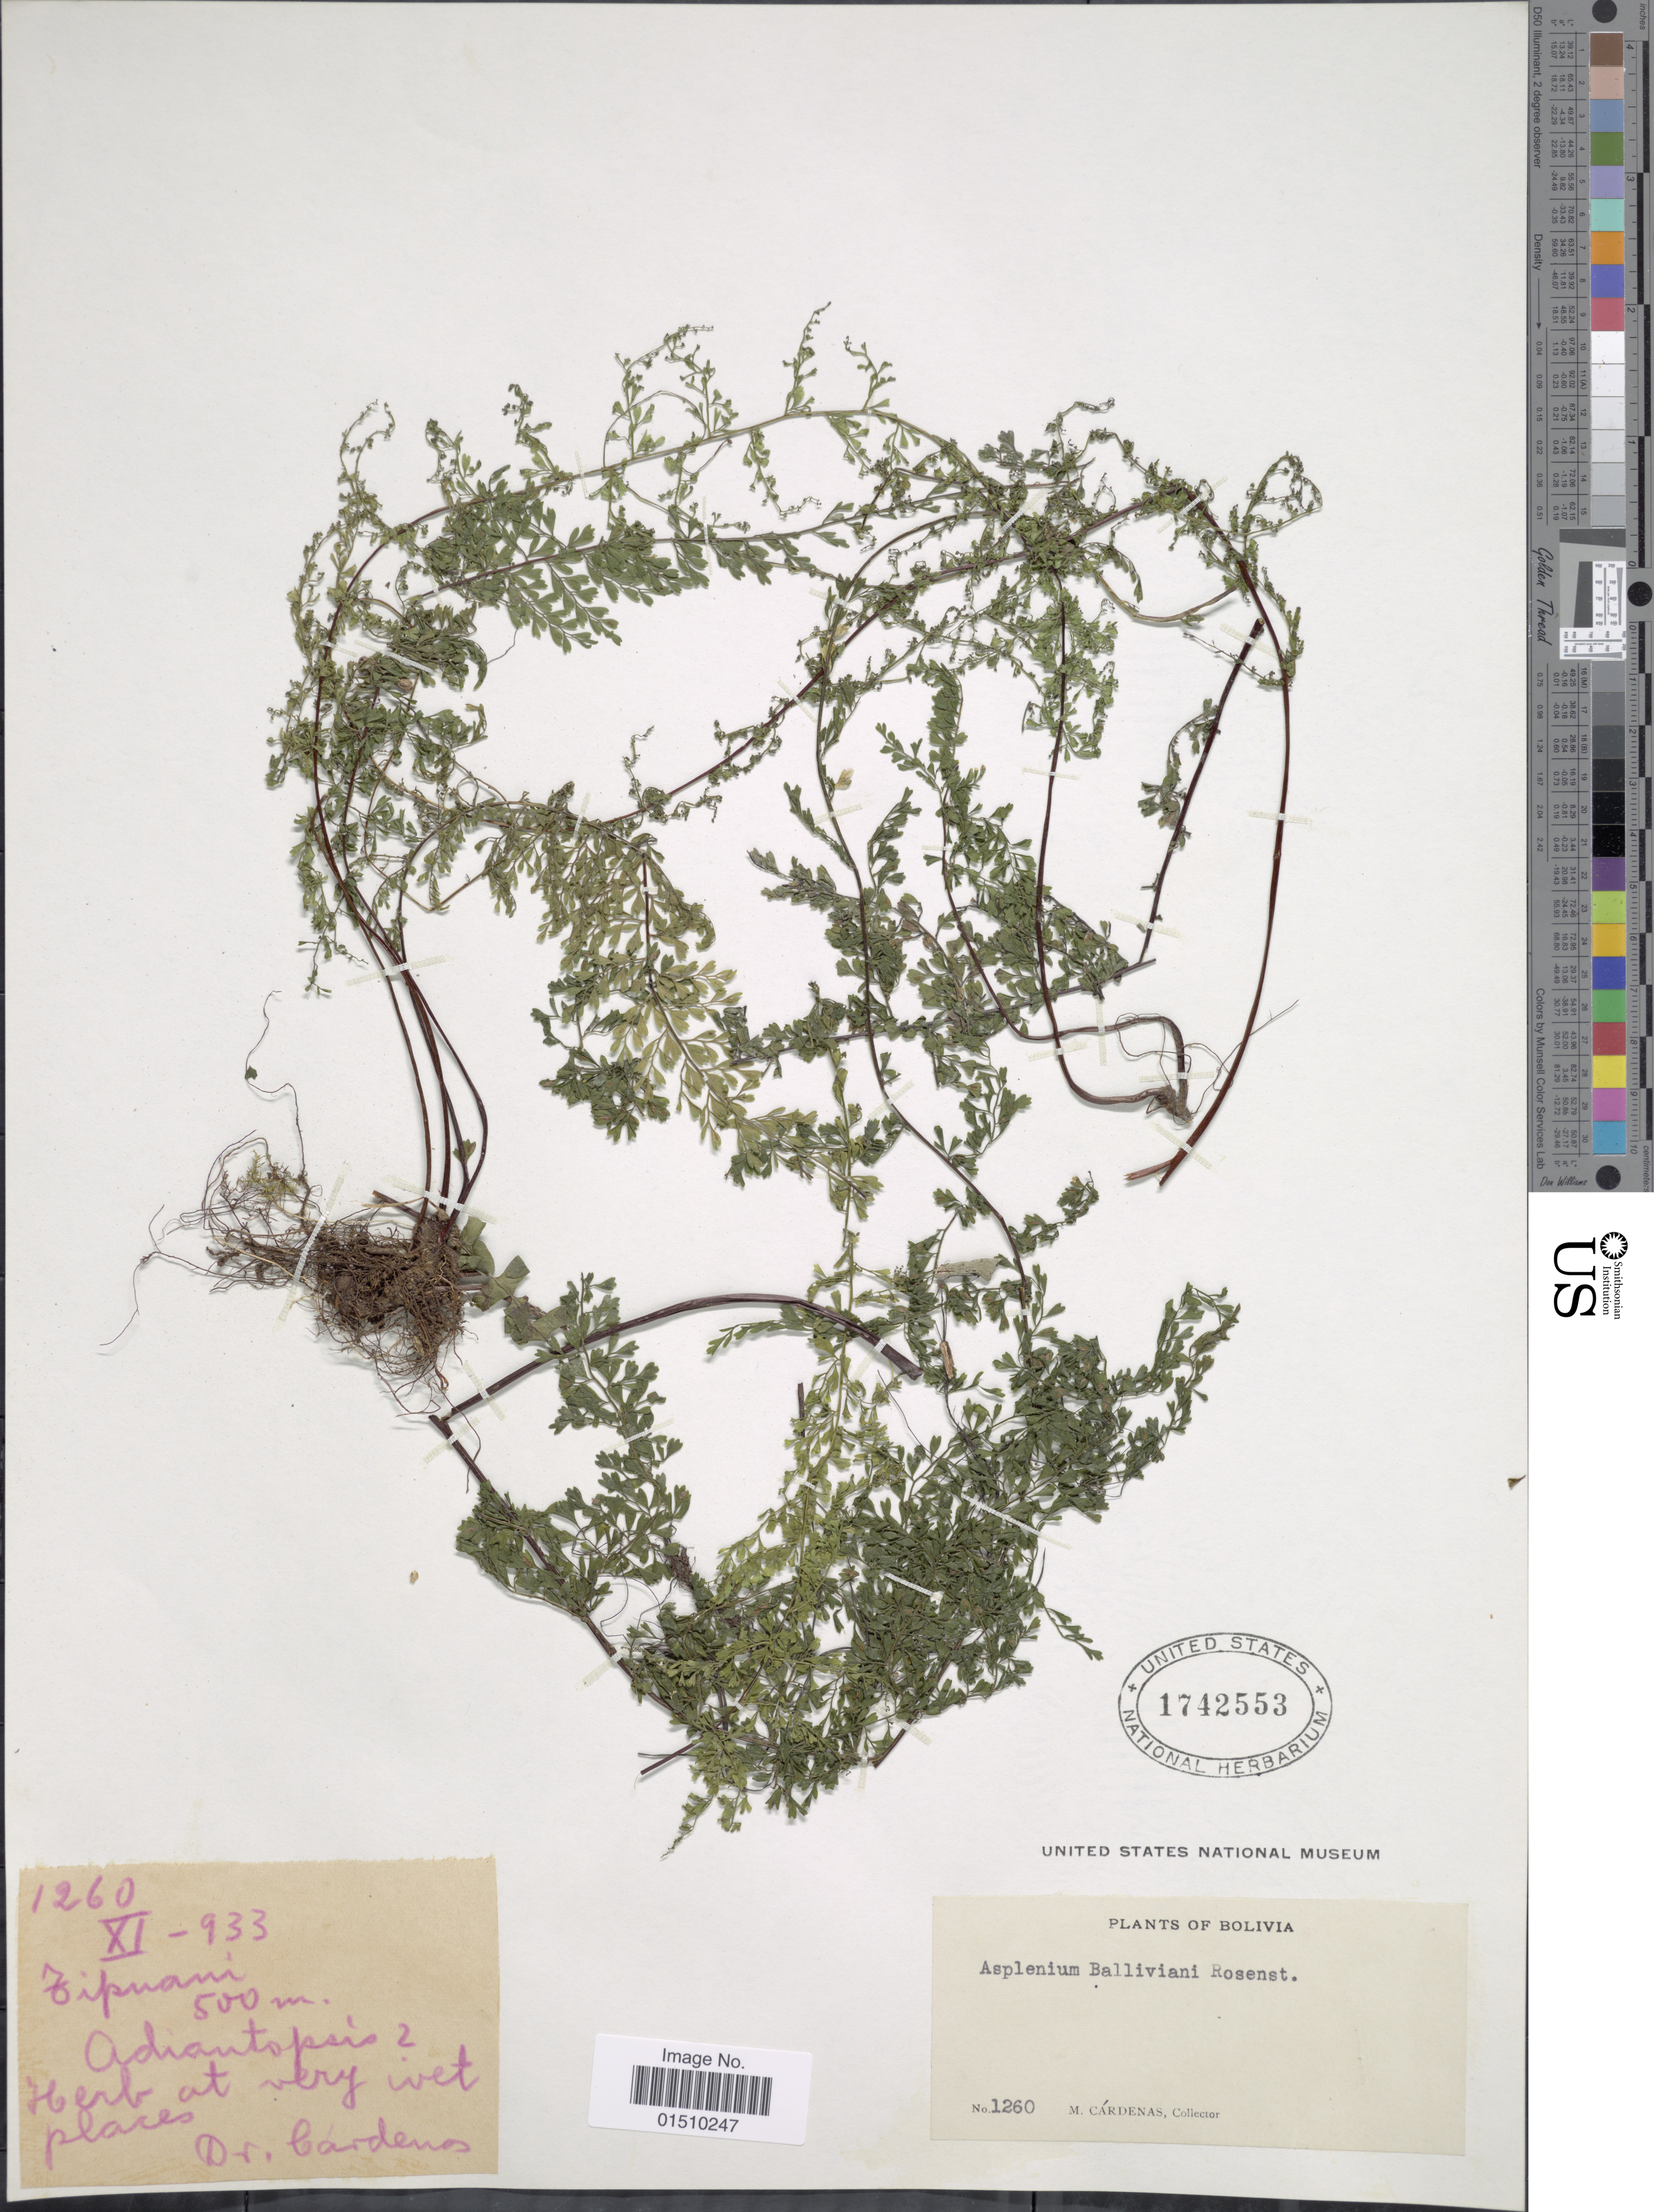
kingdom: Plantae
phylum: Tracheophyta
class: Polypodiopsida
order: Polypodiales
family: Aspleniaceae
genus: Asplenium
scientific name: Asplenium balliviani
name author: Rosenst.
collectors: M. Cárdenas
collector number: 1260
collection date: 1933-11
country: Bolivia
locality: Tipuani.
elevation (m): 500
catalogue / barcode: US 1742553